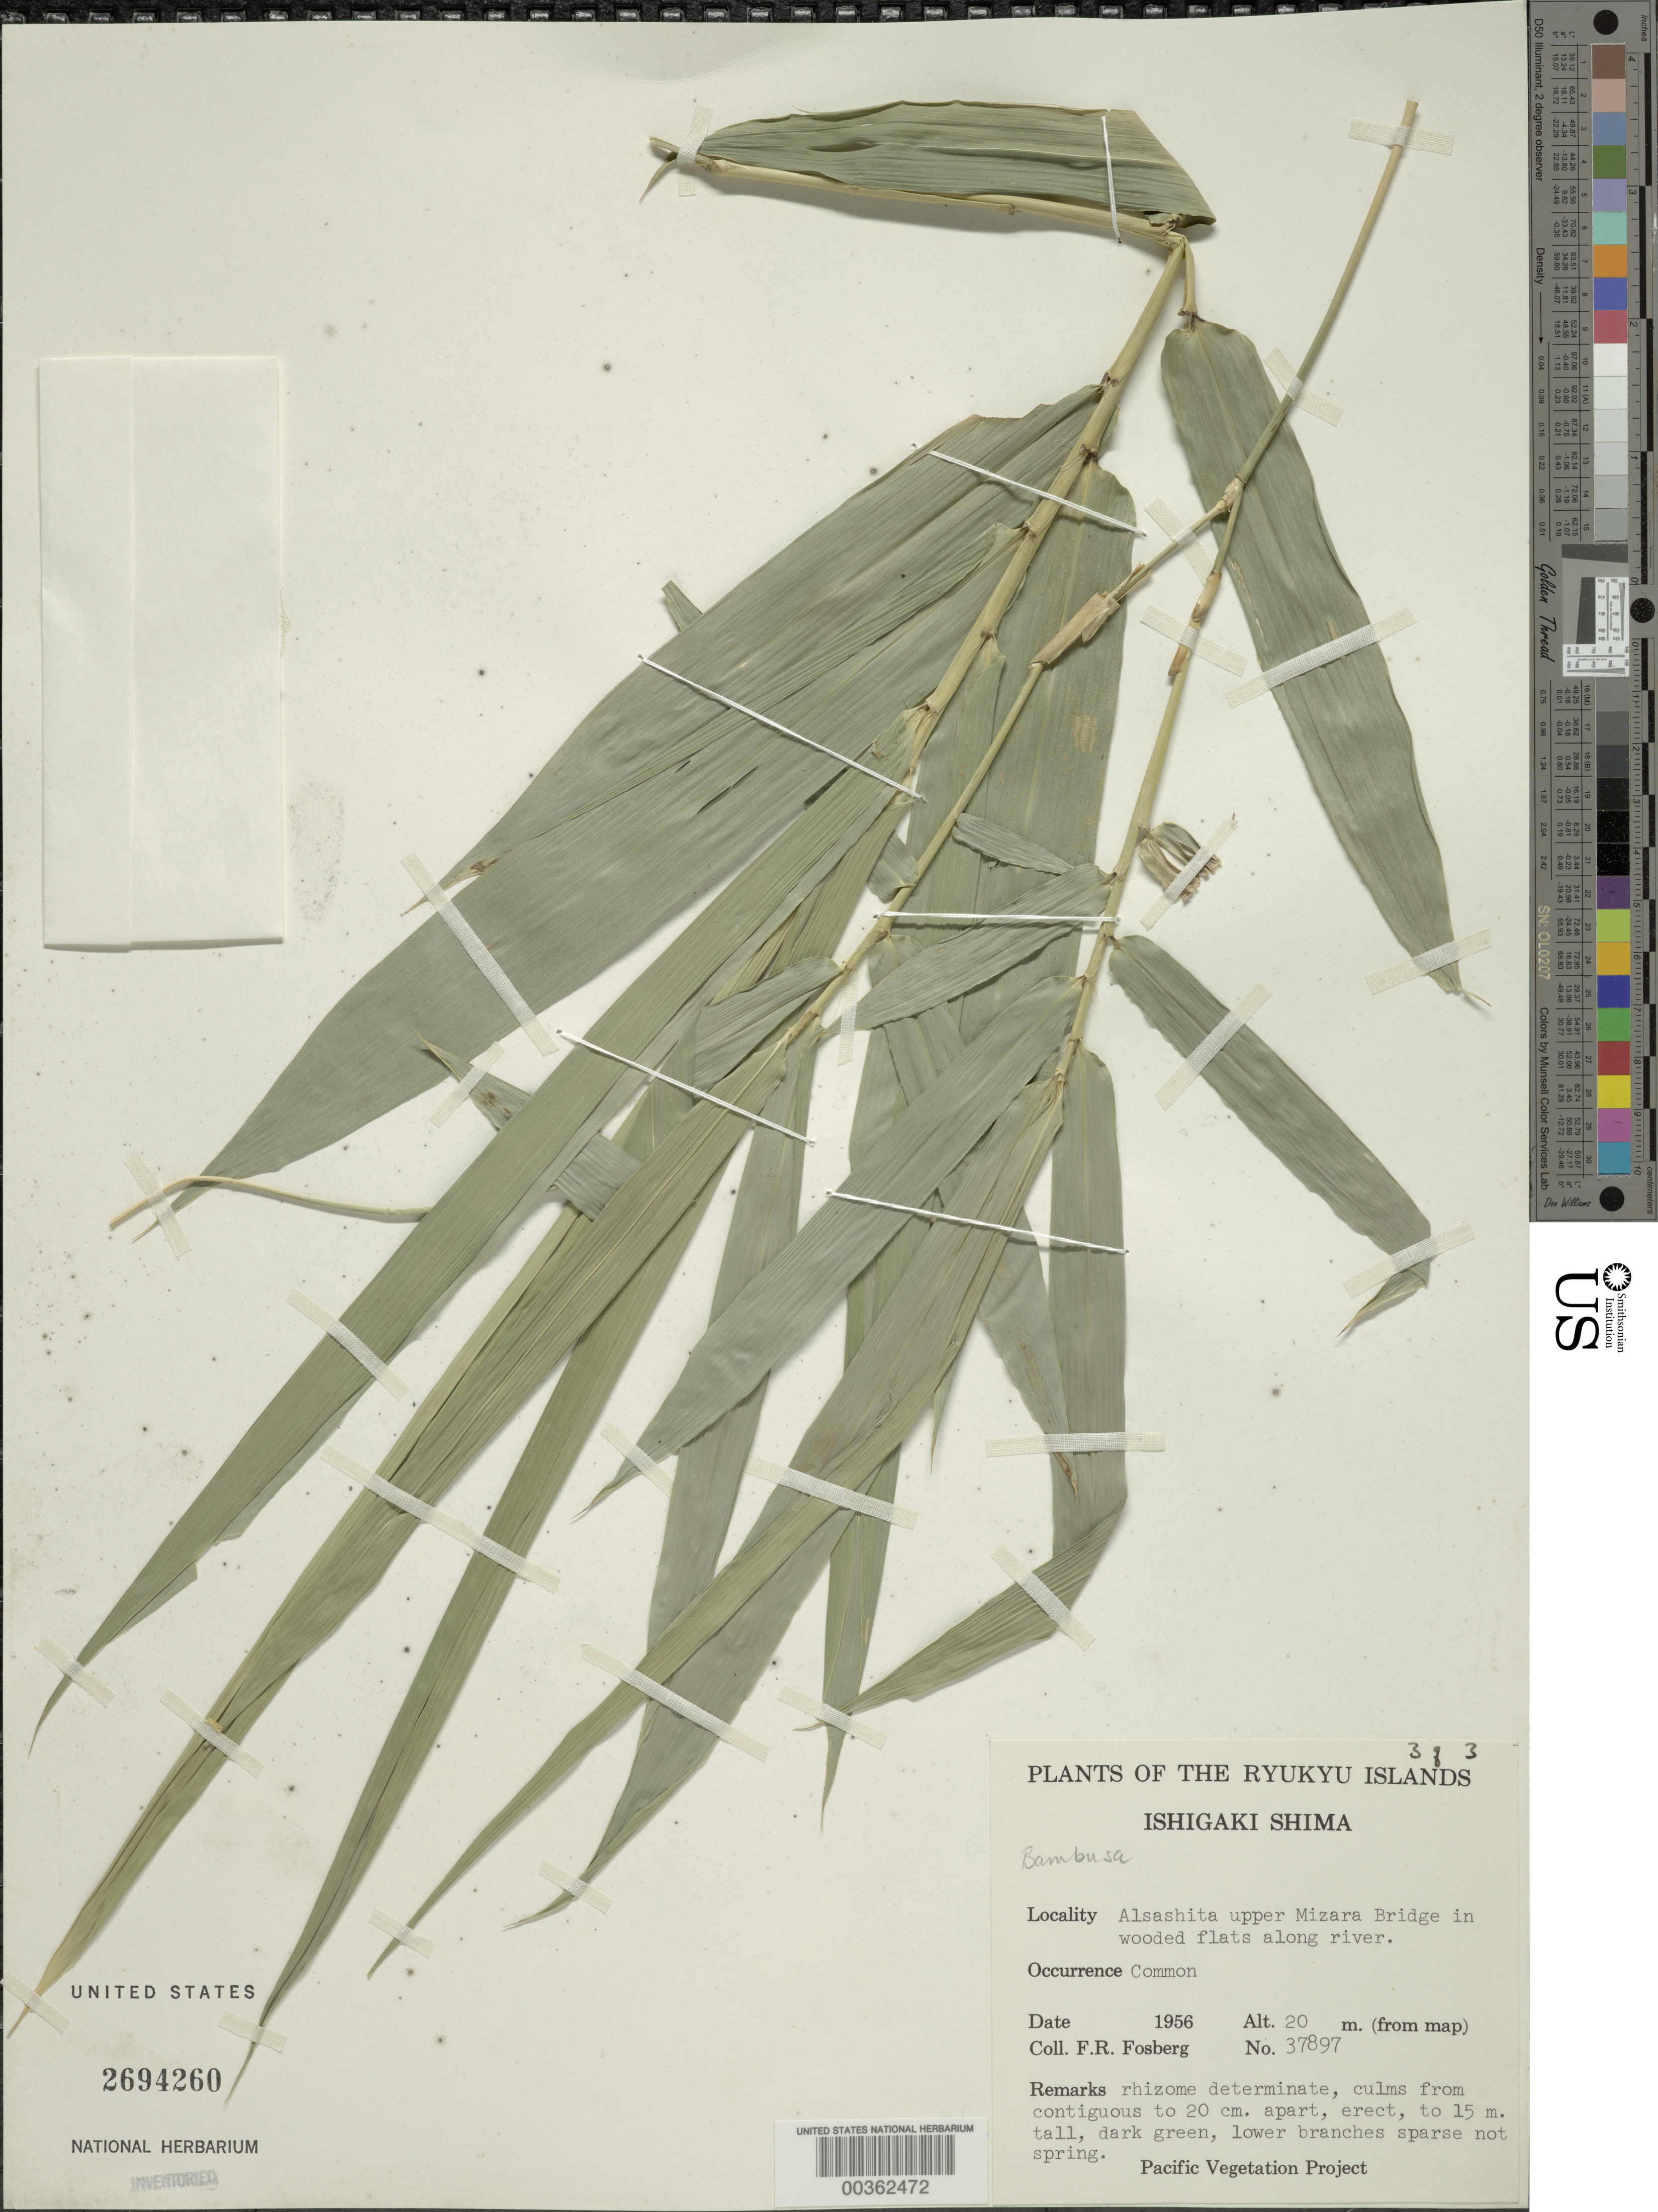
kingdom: Plantae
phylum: Tracheophyta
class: Liliopsida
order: Poales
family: Poaceae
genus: Bambusa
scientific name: Bambusa sp.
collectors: F. R. Fosberg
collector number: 37897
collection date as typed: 1956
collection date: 1956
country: Japan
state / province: Okinawa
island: Ishigaki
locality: Ishigaki shima, alsashita, mizara bridge [Sakishima Is.]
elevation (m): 20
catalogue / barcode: US 2694260